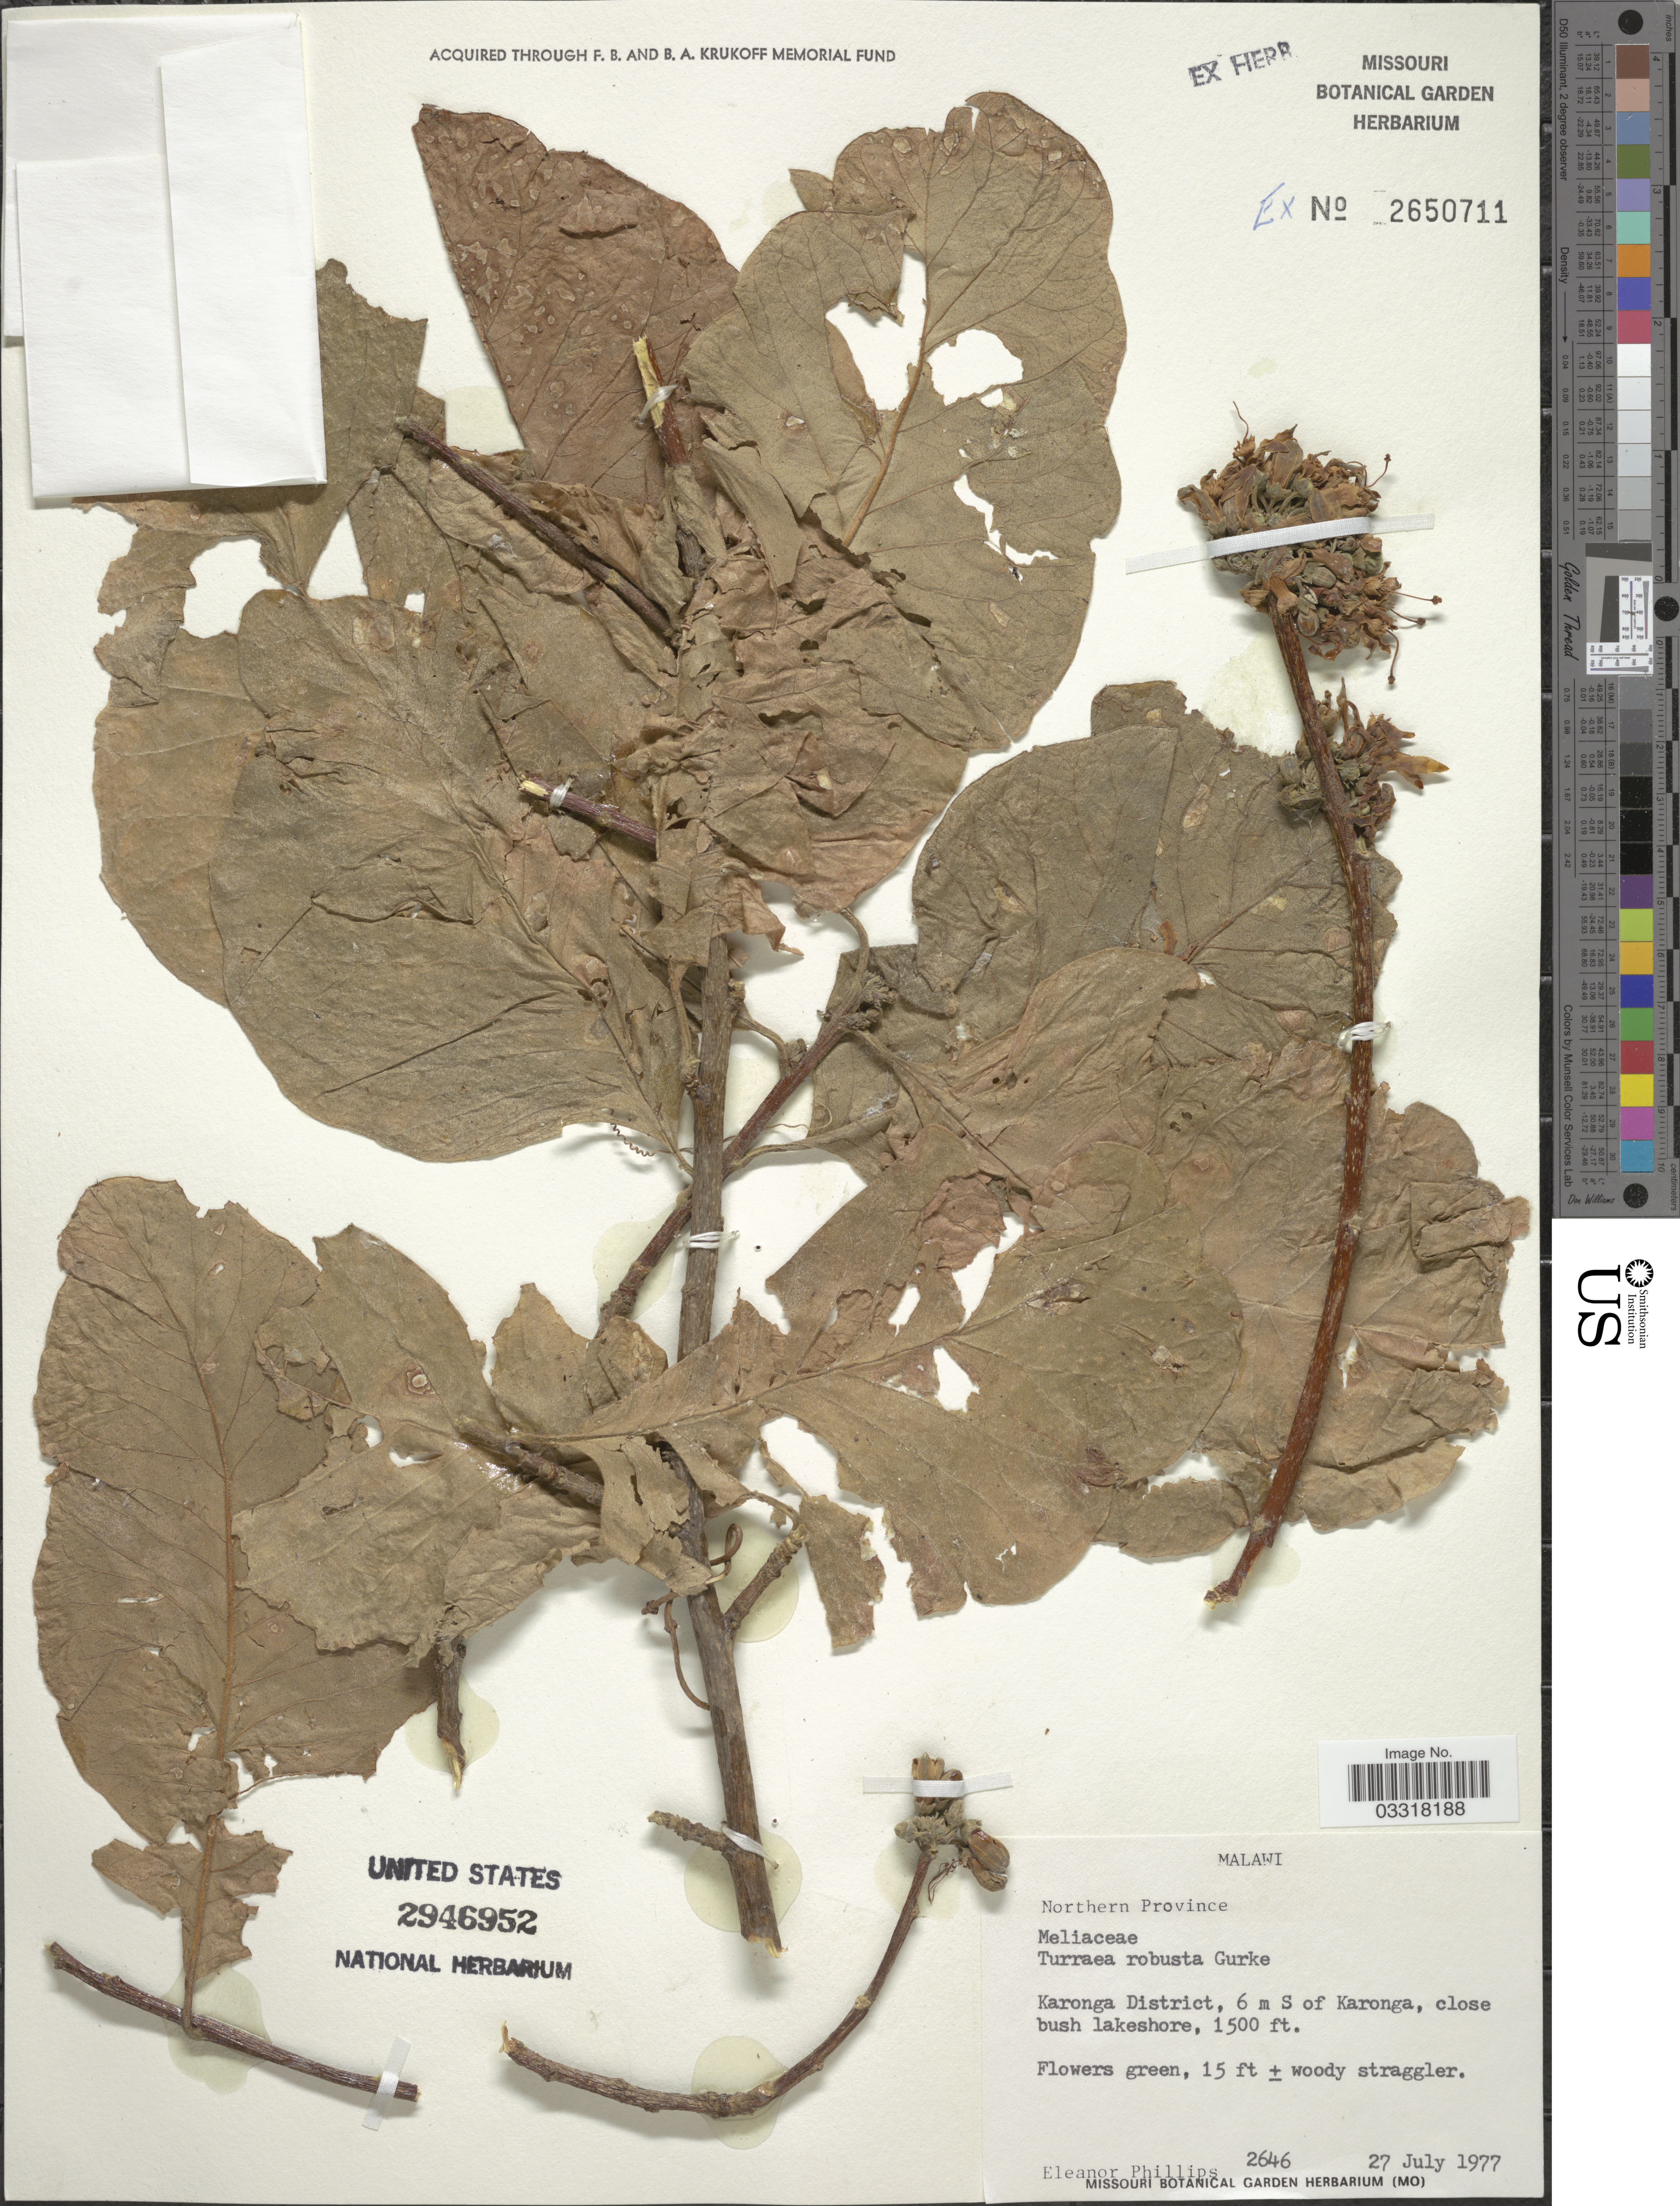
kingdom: Plantae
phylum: Tracheophyta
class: Magnoliopsida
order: Sapindales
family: Meliaceae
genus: Turraea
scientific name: Turraea robusta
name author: Gürke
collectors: E. Phillips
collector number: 2646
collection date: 1977-07-27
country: Malawi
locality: Karonga District, 6 m S of Karonga, close bush lakeshore.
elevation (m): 457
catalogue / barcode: US 2946952